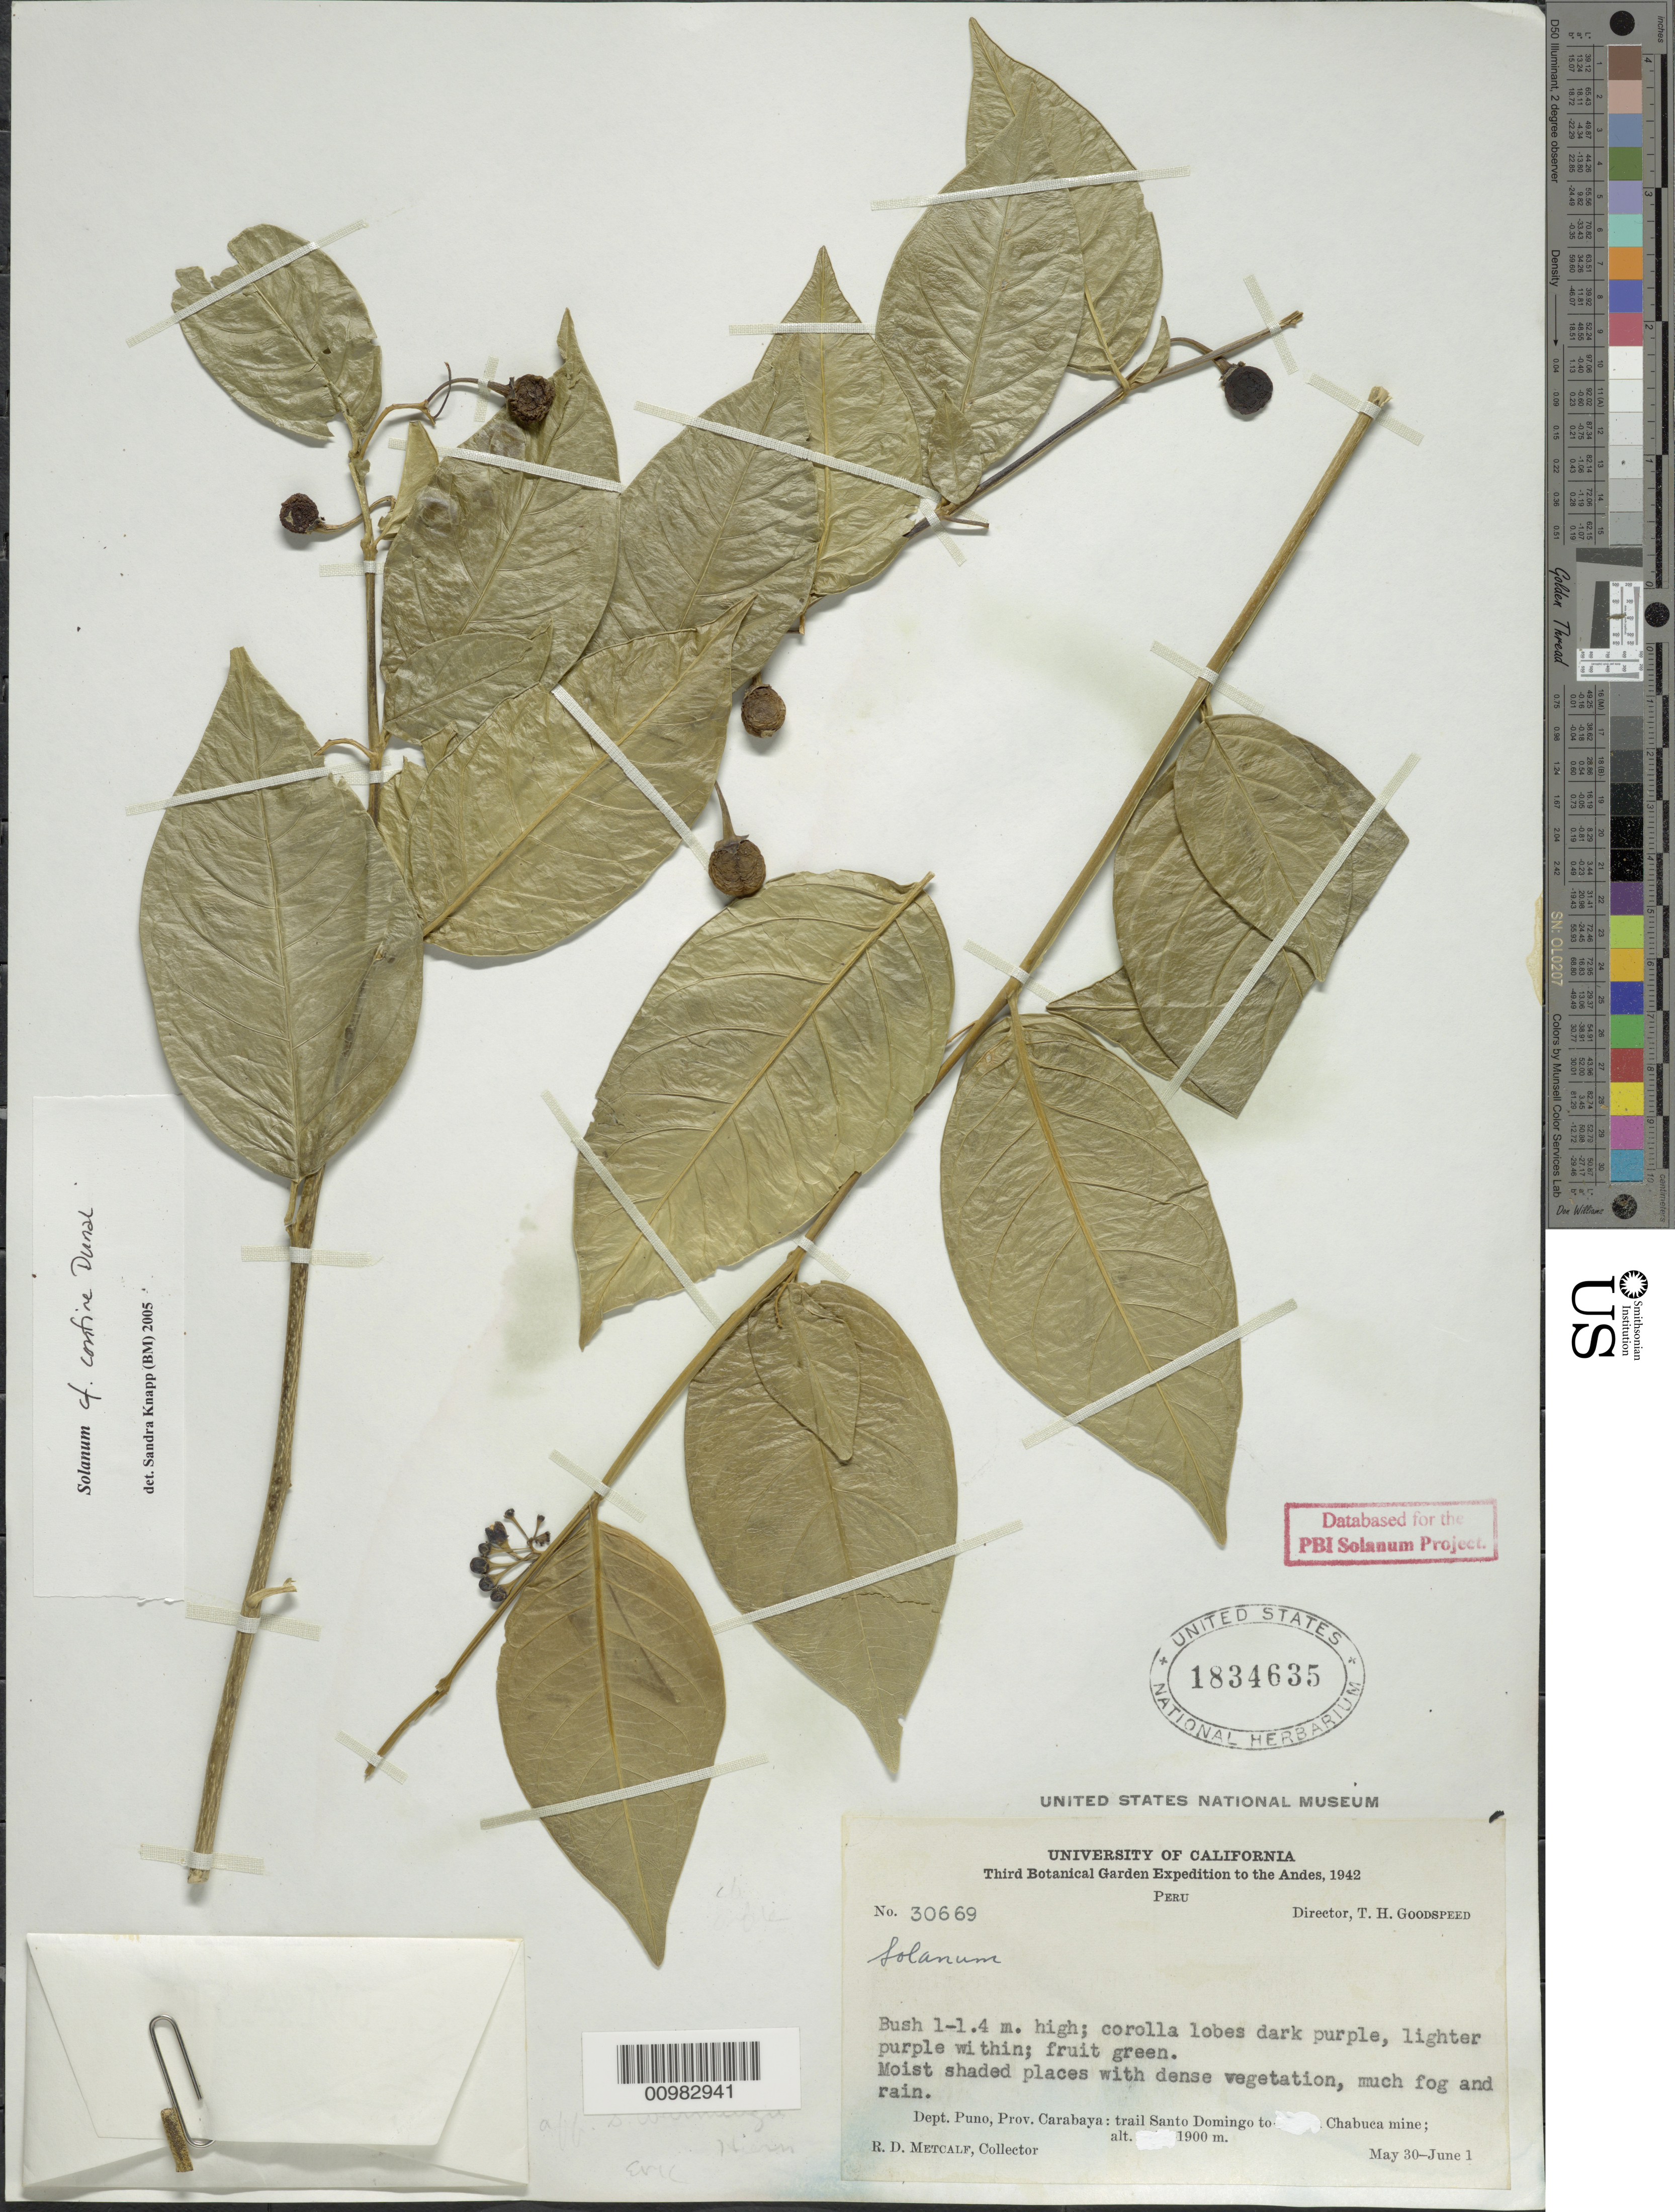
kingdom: Plantae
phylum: Tracheophyta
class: Magnoliopsida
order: Solanales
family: Solanaceae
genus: Solanum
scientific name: Solanum confine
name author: Dunal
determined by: Knapp, S. D.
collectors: R. D. Metcalf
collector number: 30669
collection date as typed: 30 May 1942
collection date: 1942-05-30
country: Peru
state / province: Puno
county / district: Carabaya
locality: trail Santo Domingo to Chabuca mine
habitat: moist shaded places with dense vegetation, much fog and rain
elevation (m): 1900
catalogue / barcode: US 1834635